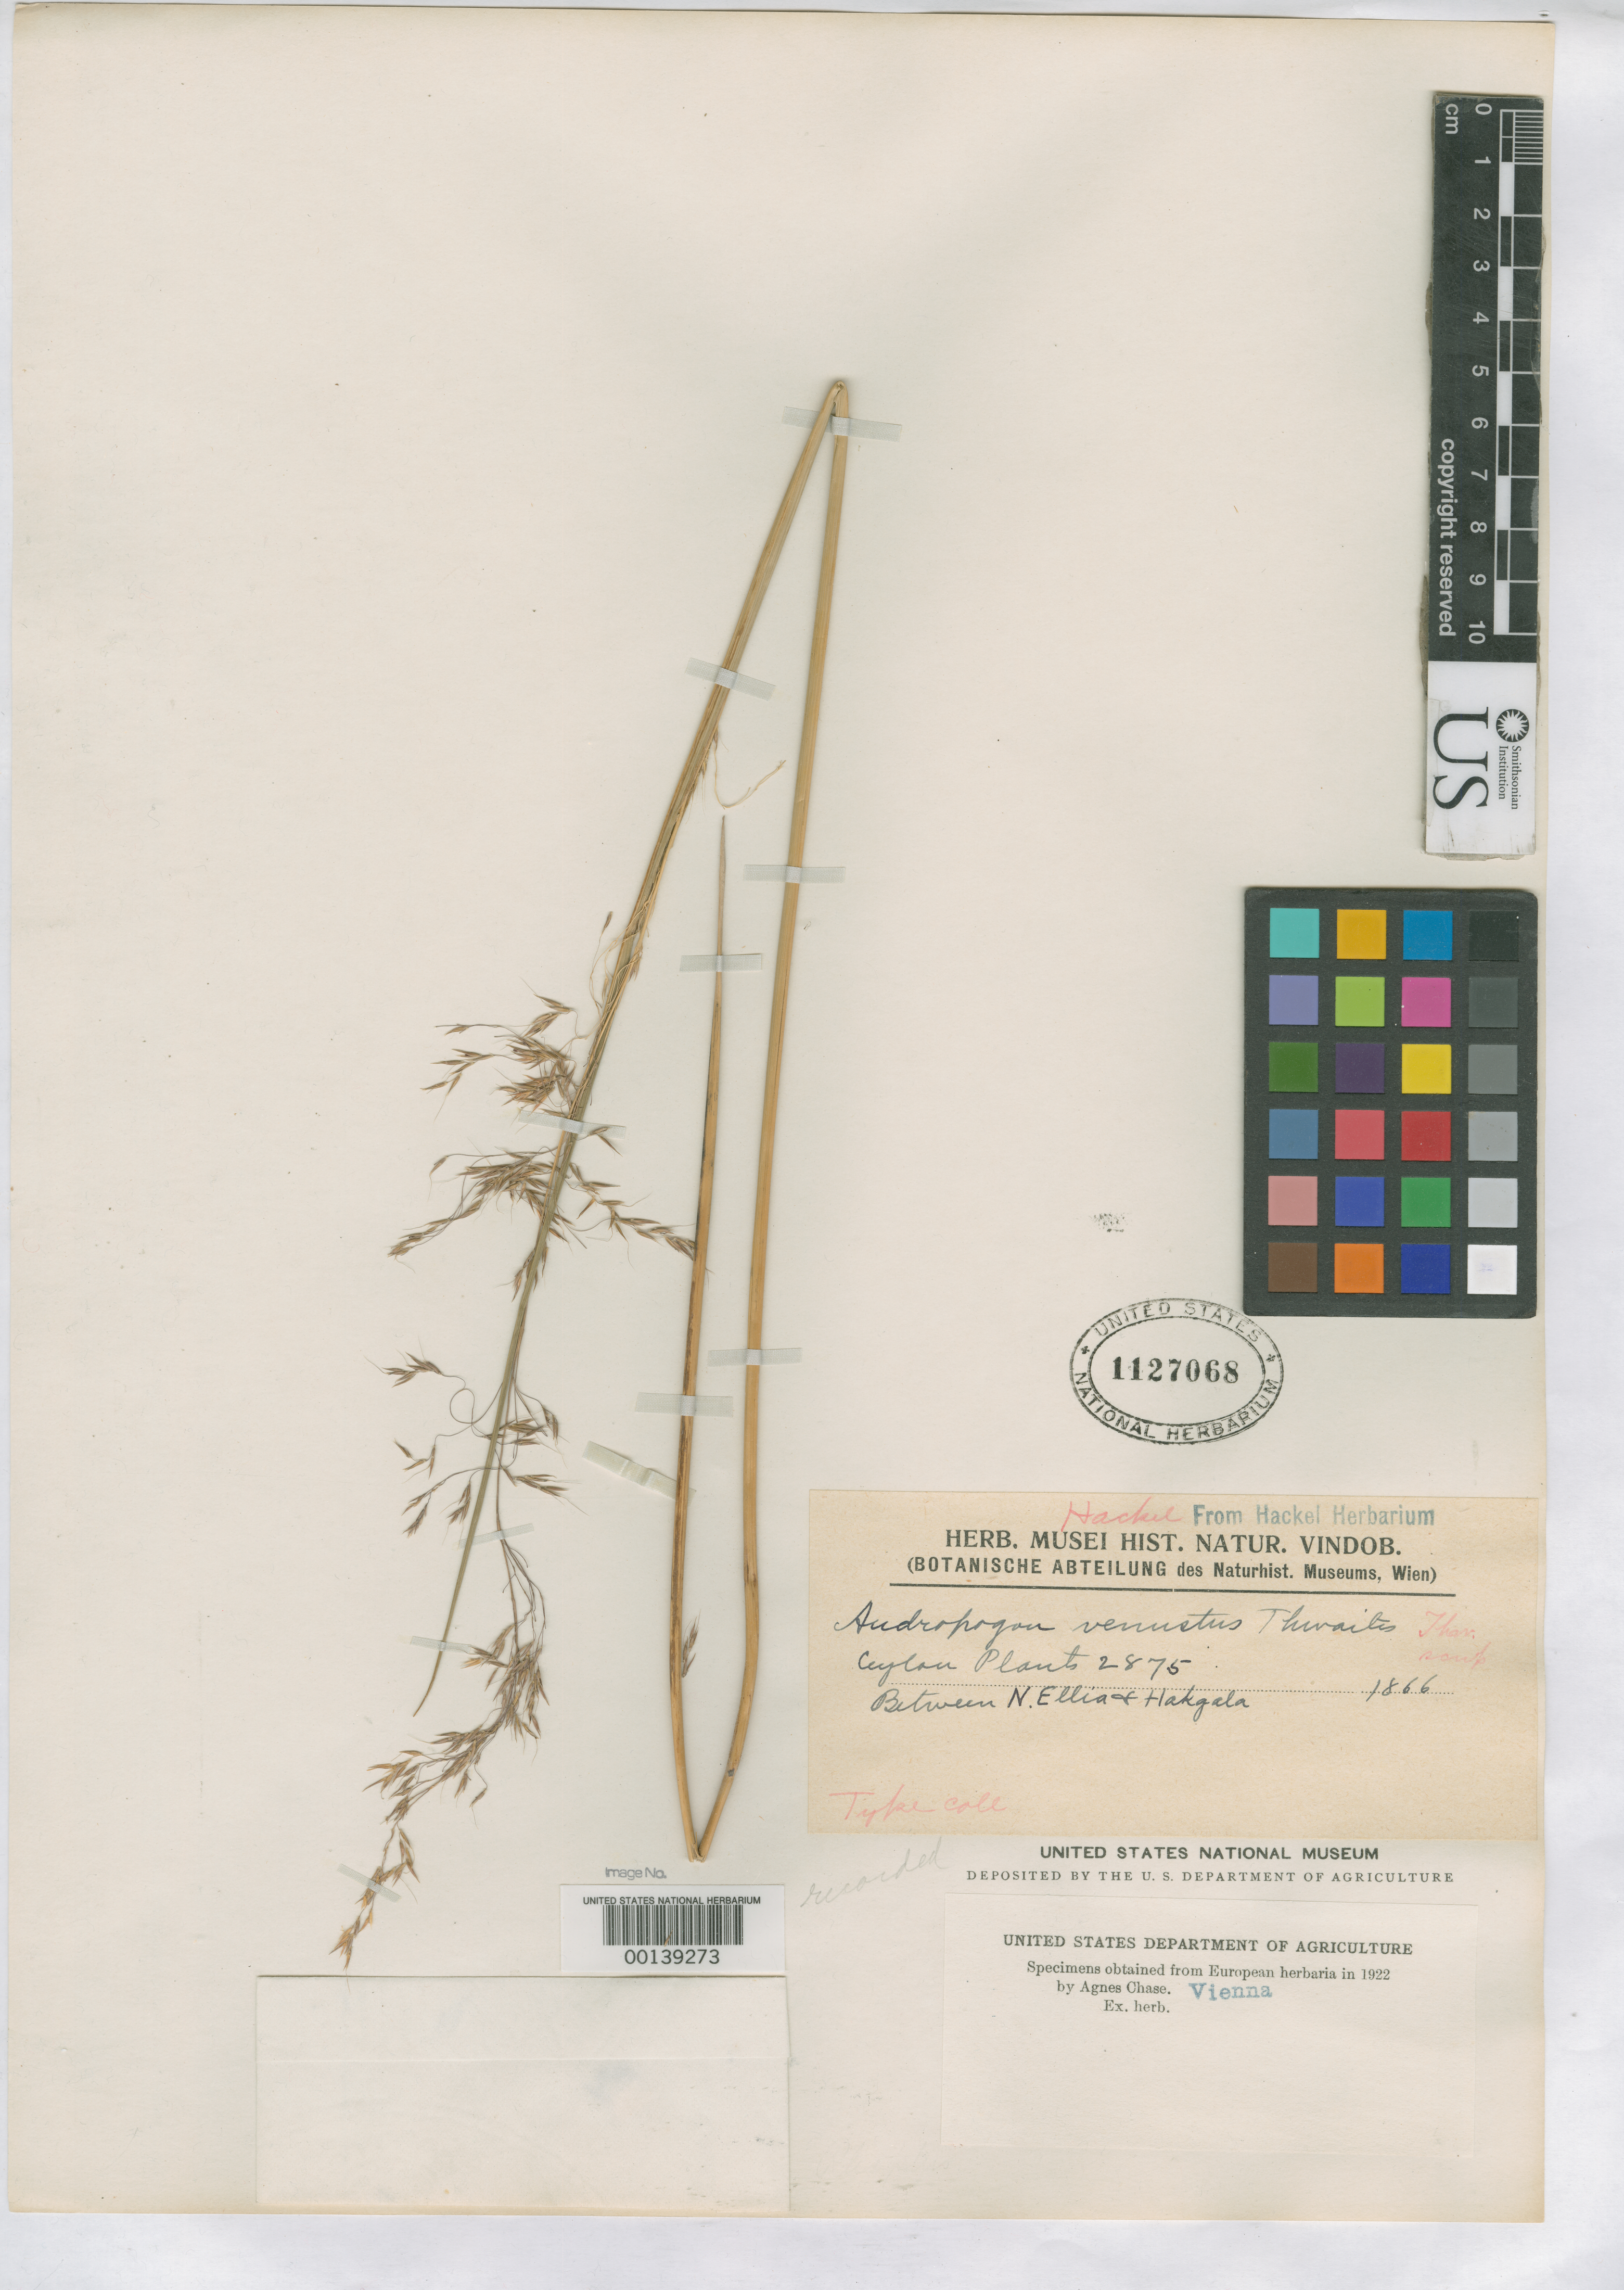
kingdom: Plantae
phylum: Tracheophyta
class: Liliopsida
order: Poales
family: Poaceae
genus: Andropogon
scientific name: Andropogon venustus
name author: Thwaites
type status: Isotype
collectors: G. H. K. Thwaites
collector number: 2875 (C.P.)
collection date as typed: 1866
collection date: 1866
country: Sri Lanka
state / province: Central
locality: Between N. Ellia & Hakgala.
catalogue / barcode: US 1127068